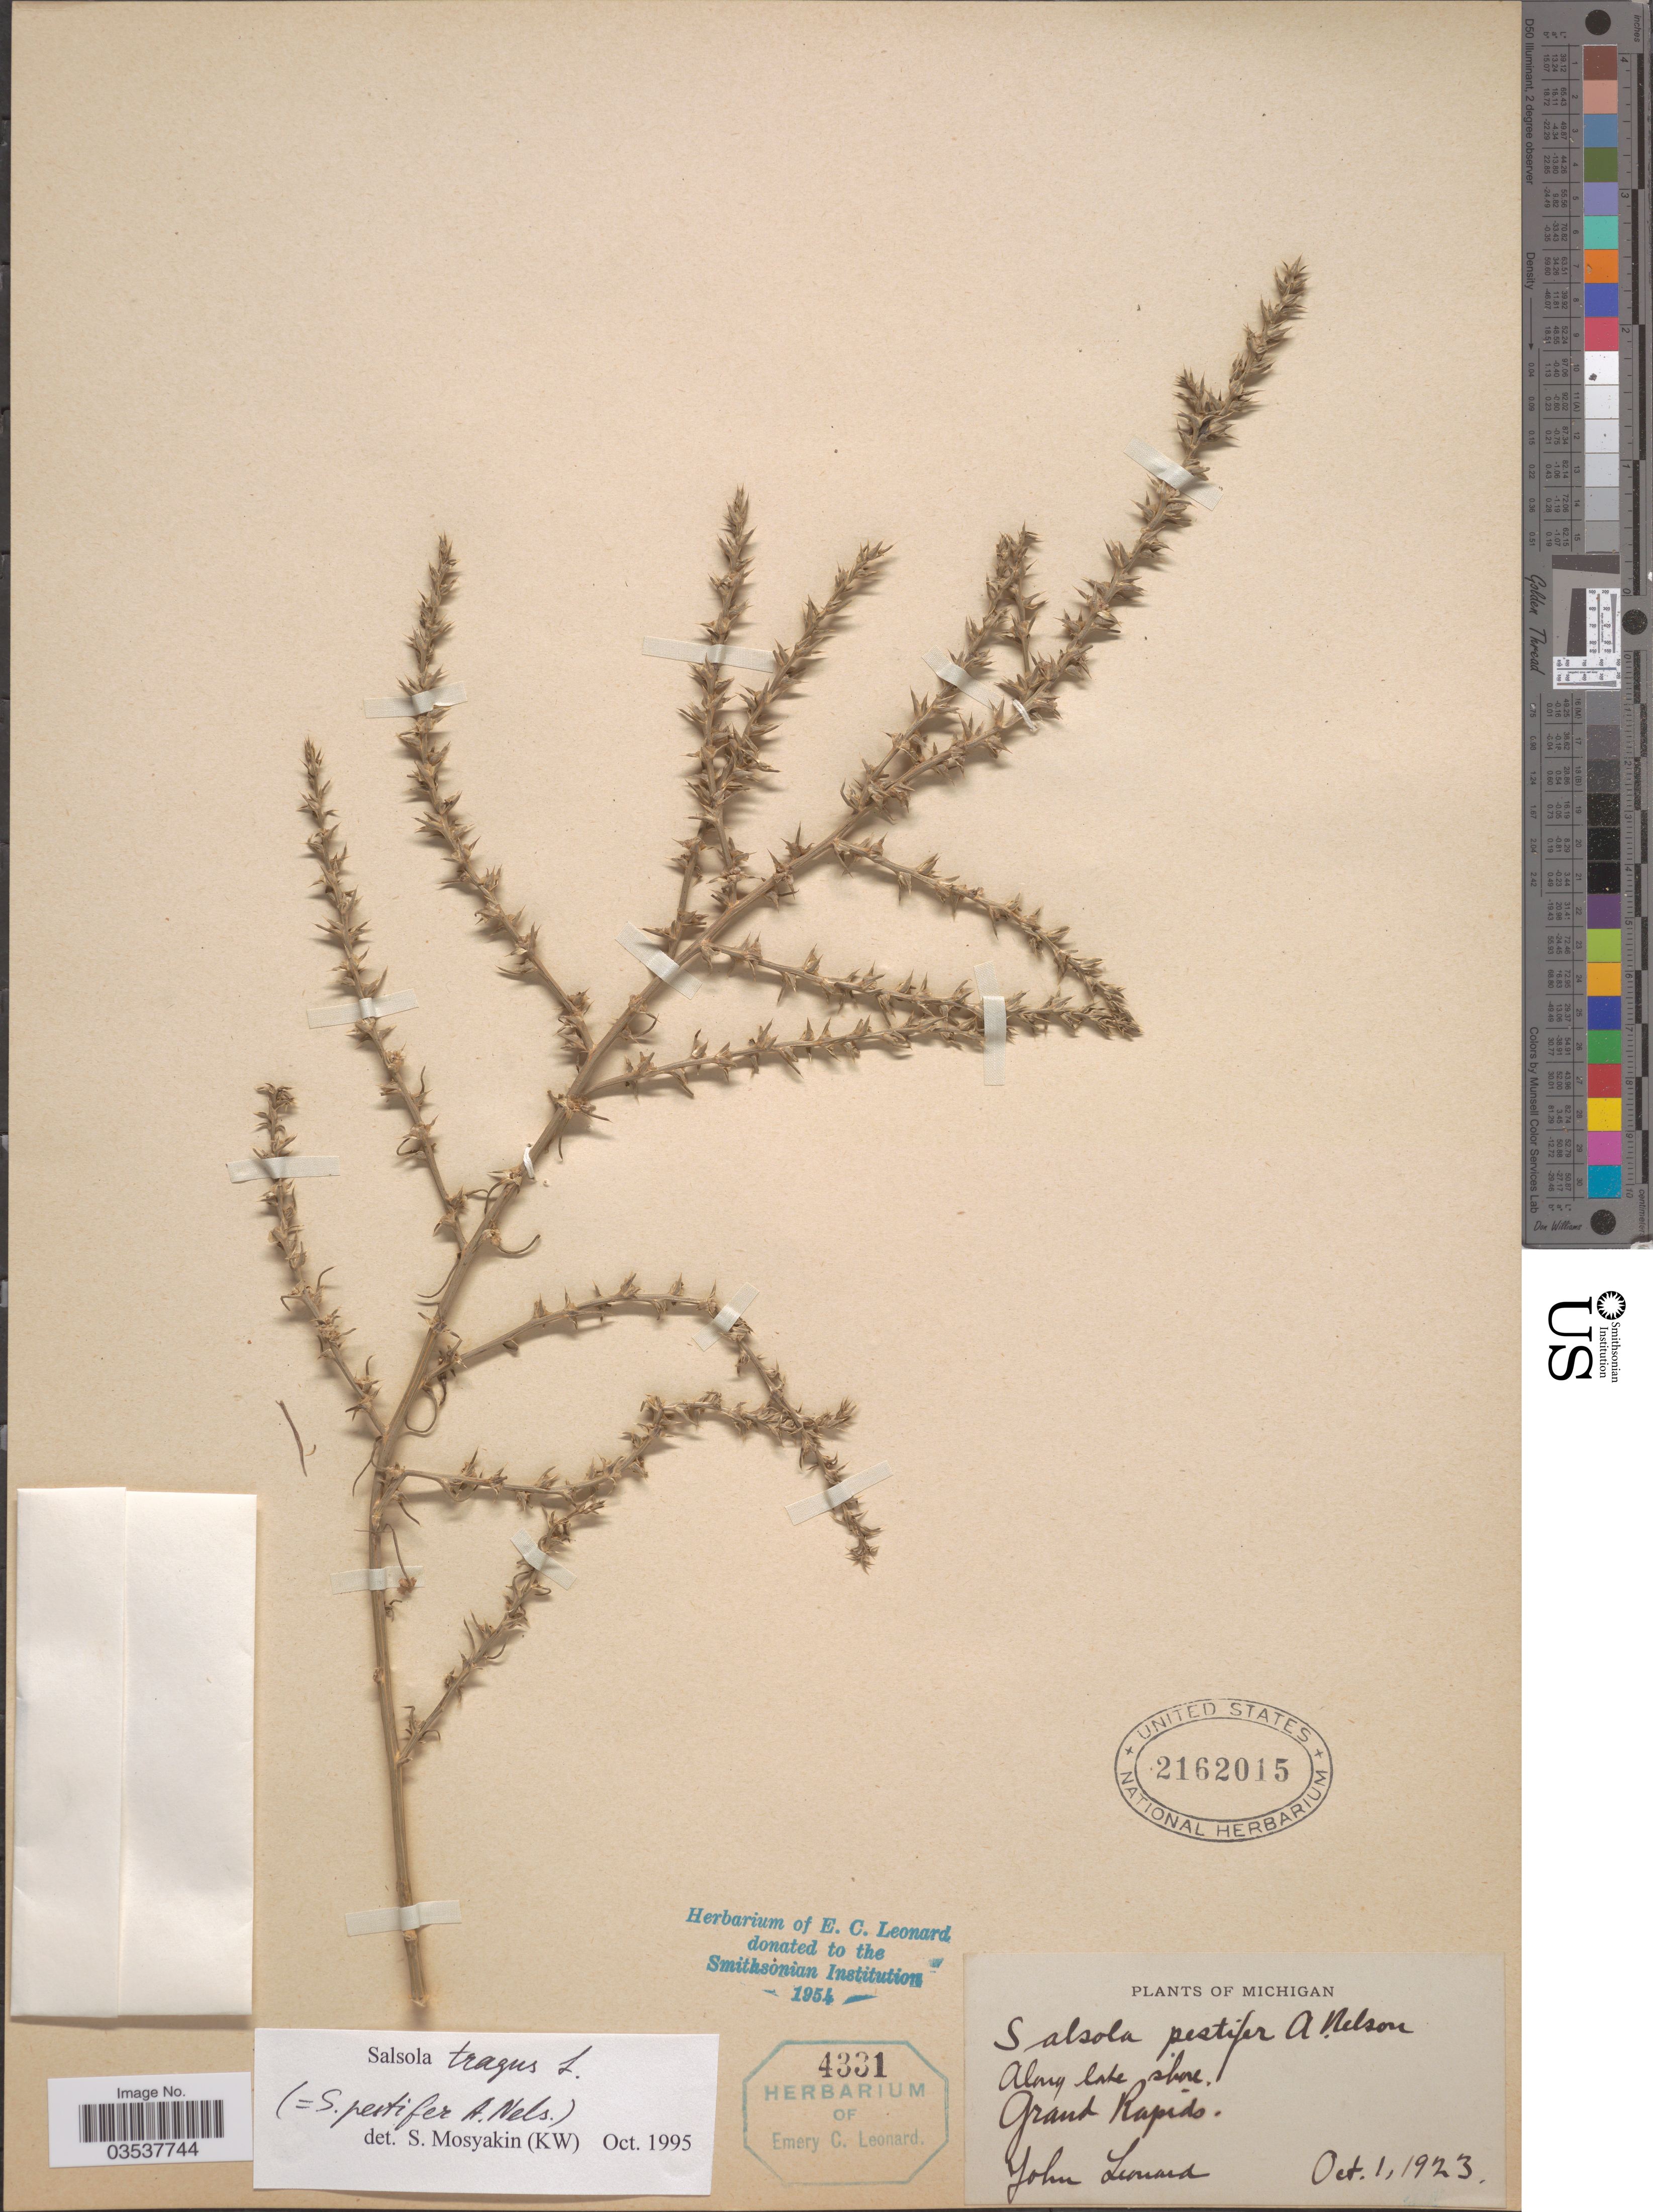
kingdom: Plantae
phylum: Tracheophyta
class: Magnoliopsida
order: Caryophyllales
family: Amaranthaceae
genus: Salsola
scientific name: Salsola pestifer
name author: A. Nelson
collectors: J. Leonard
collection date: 1923-10-01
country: United States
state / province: Michigan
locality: Grand Rapids.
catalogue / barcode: US 2162015